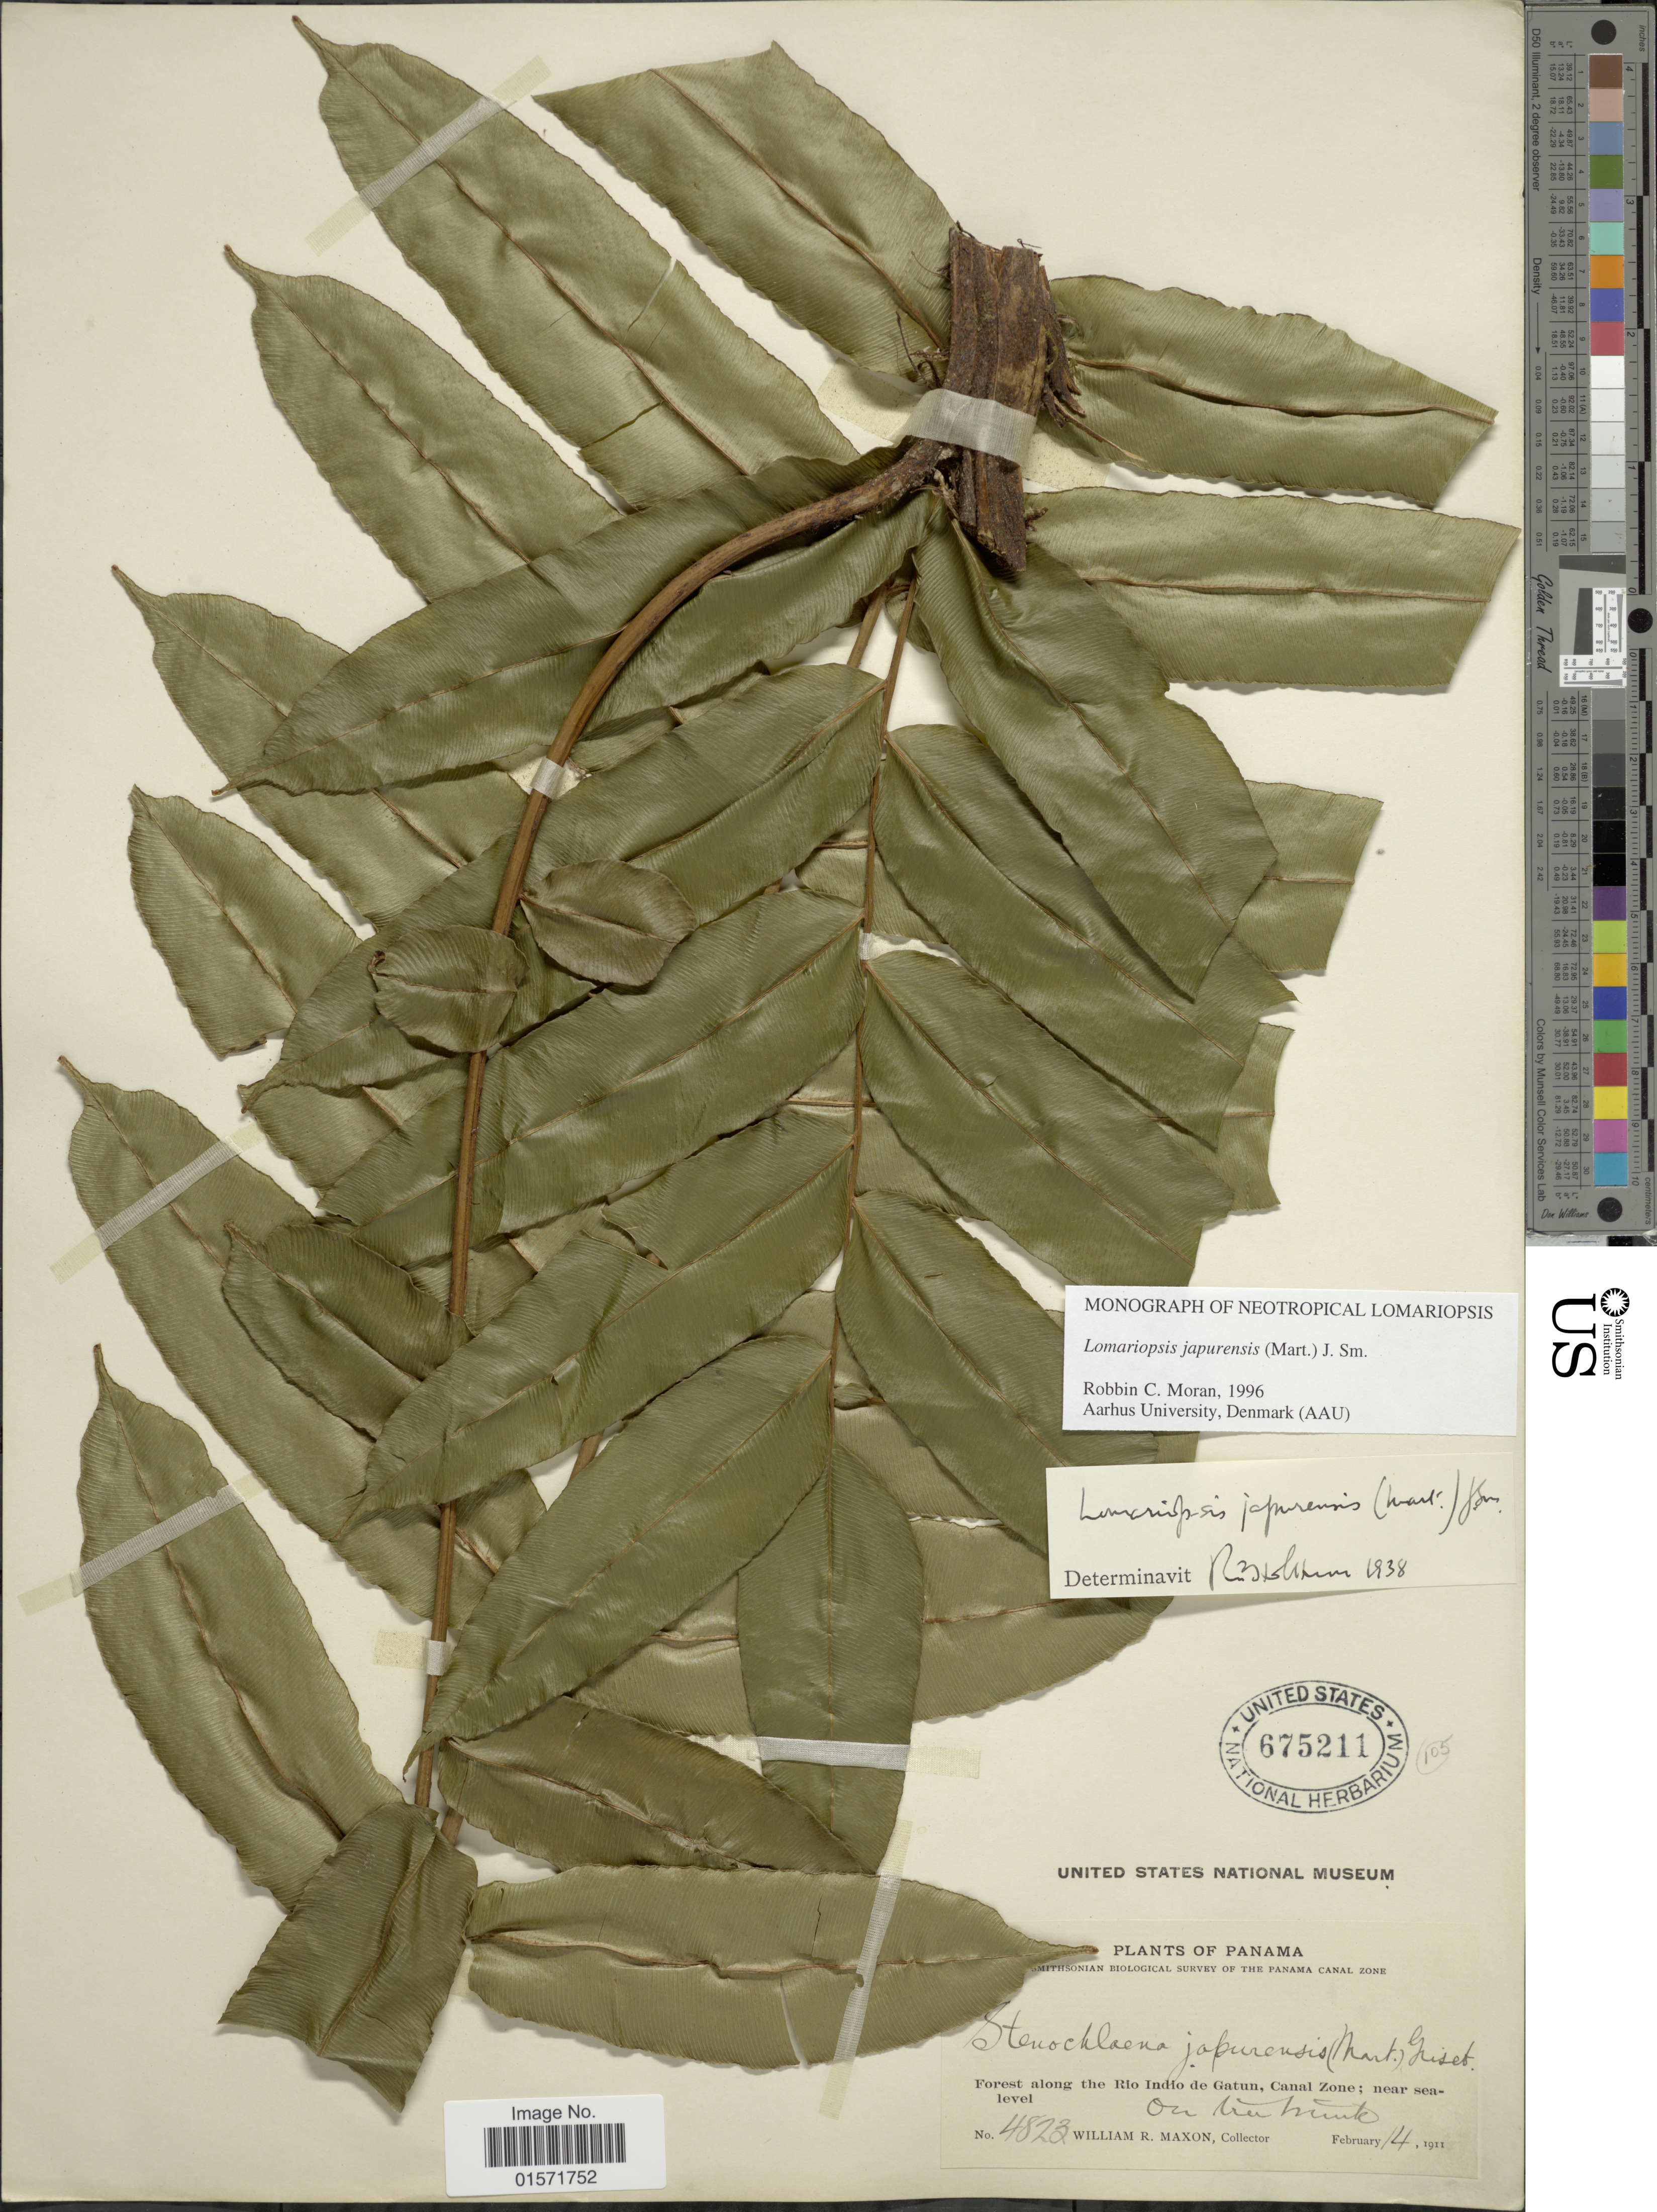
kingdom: Plantae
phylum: Tracheophyta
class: Polypodiopsida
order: Polypodiales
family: Lomariopsidaceae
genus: Lomariopsis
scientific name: Lomariopsis japurensis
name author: (Mart.) J. Sm.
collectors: W. R. Maxon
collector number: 4823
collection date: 1911-02-14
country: Panama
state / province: Colón / Panamá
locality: Forest along the Rio Indio de Gatun, Canal Zone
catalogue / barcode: US 675211